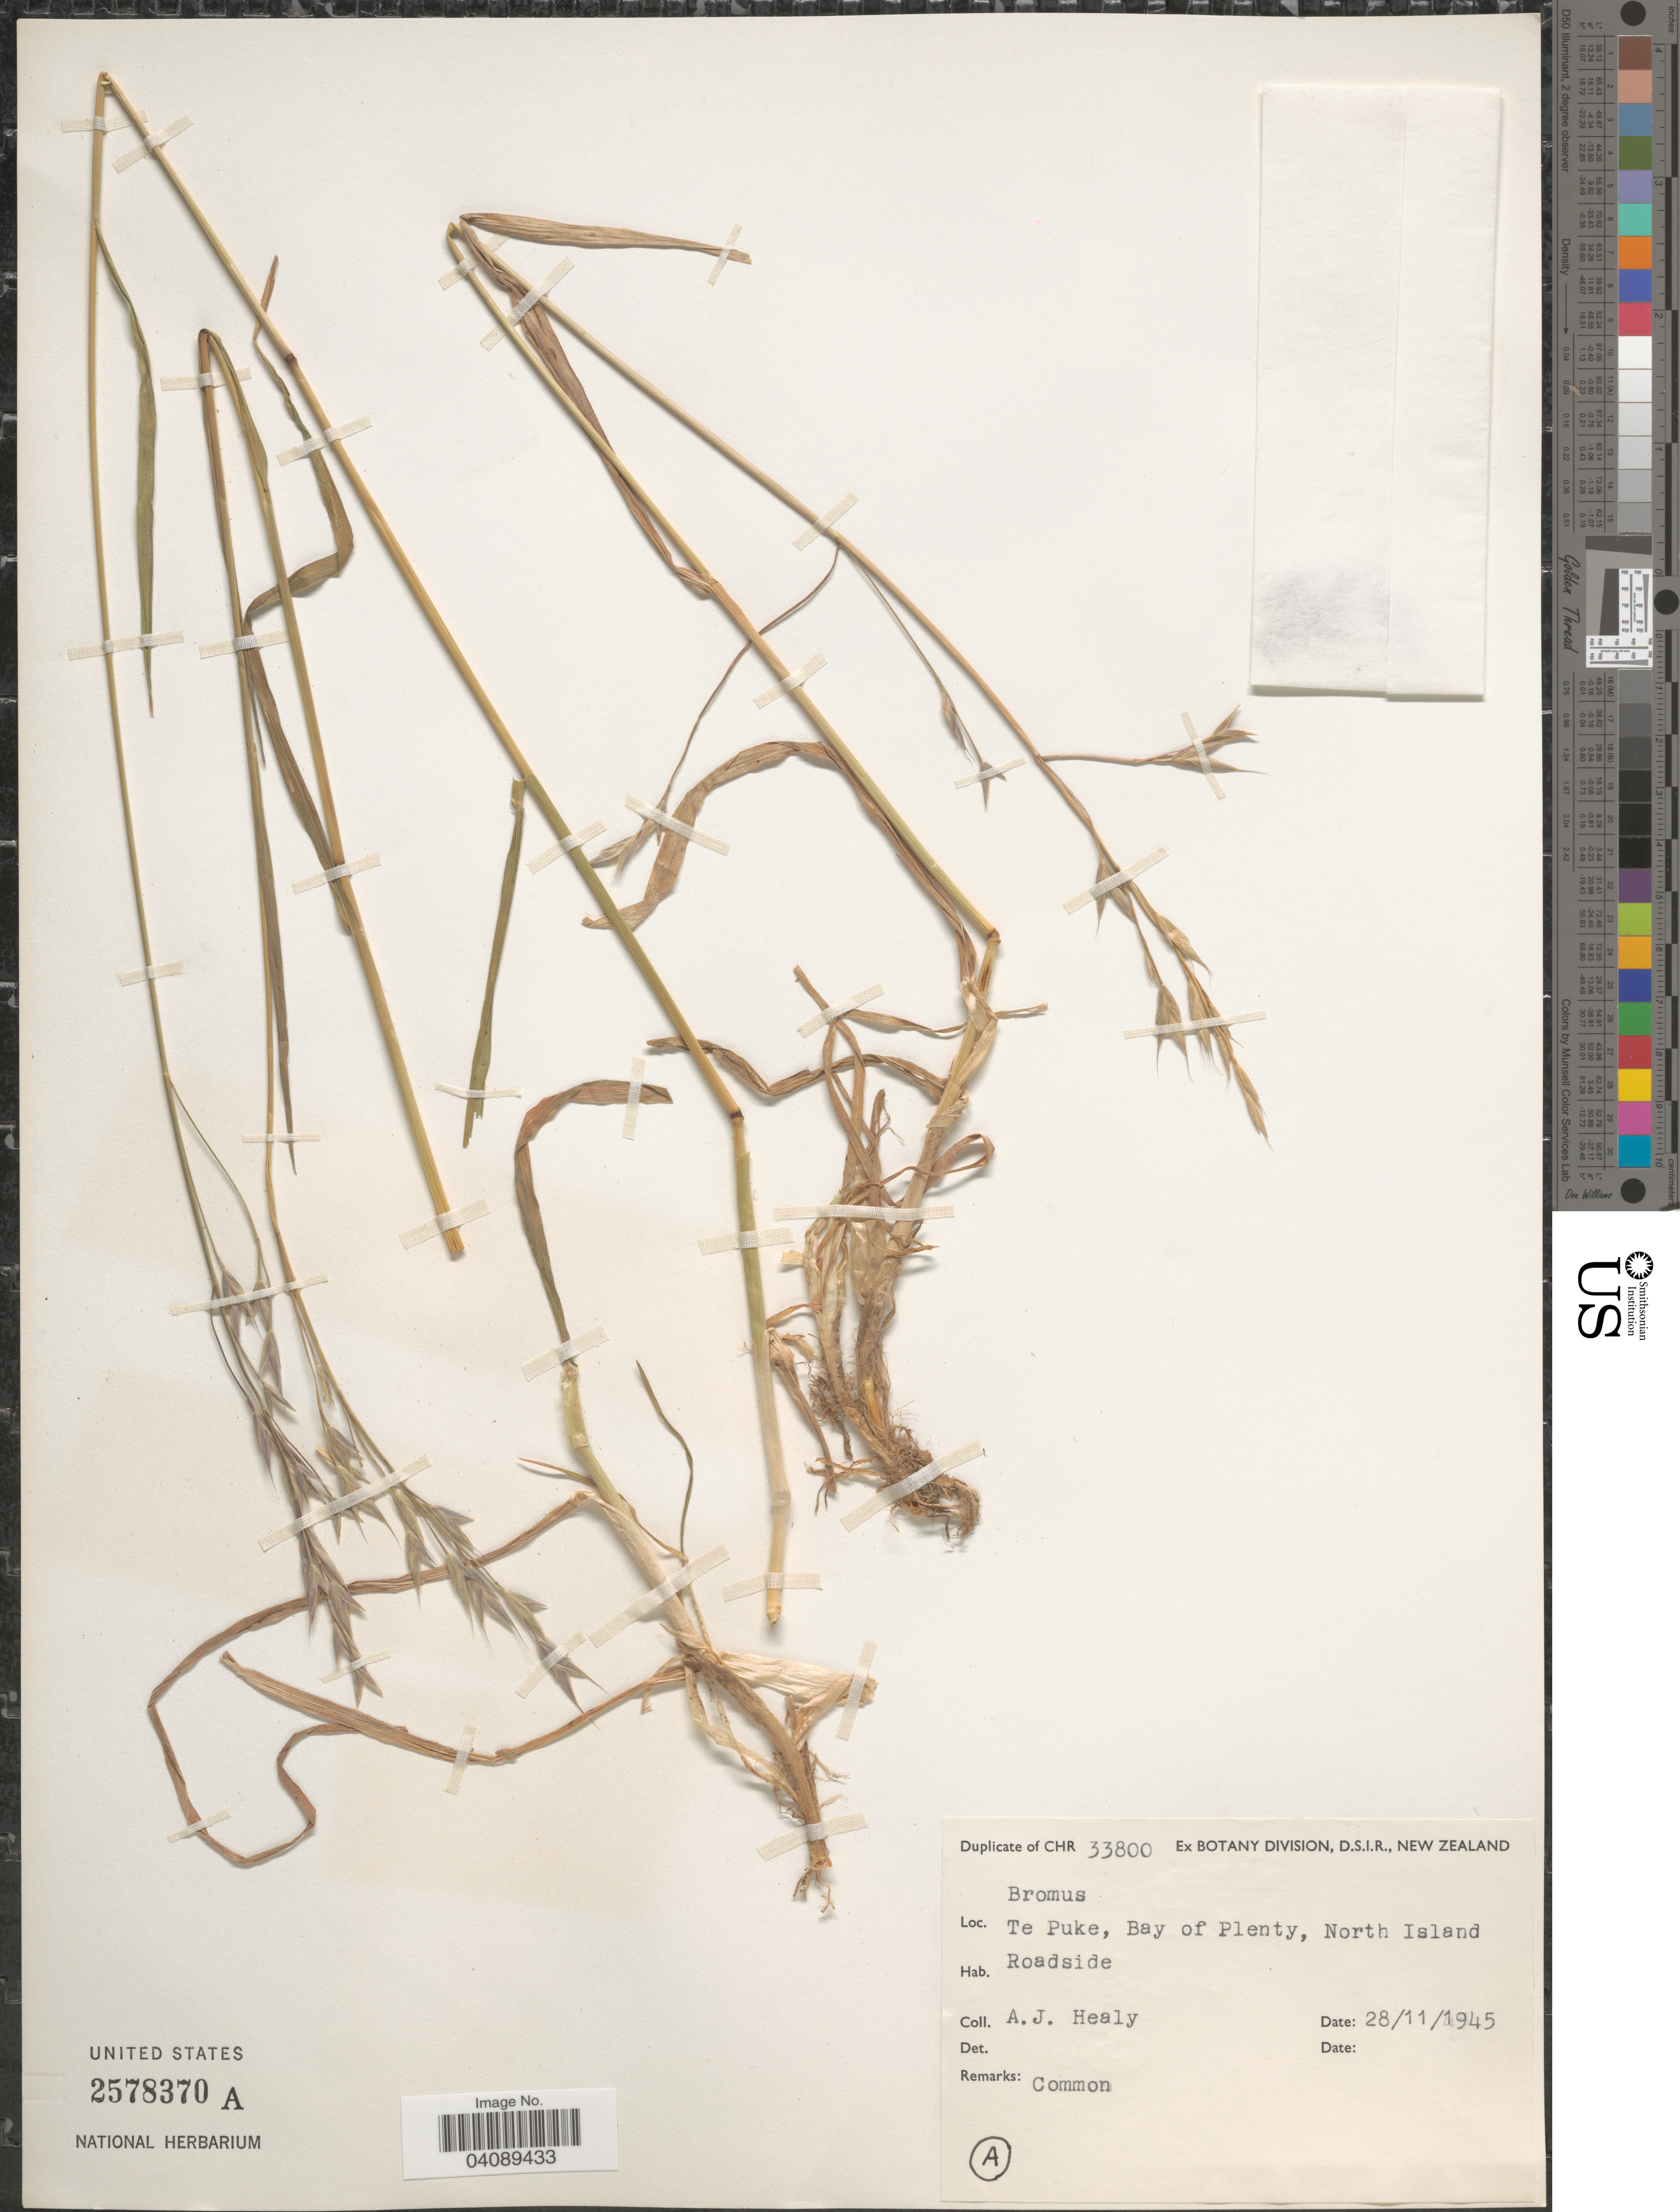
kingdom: Plantae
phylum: Tracheophyta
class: Liliopsida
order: Poales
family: Poaceae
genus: Bromus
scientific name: Bromus sp.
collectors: A. Healy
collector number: CHR33800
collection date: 1945-11-28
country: New Zealand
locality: Te Puke, Bay of Plenty, North Island. Roadside.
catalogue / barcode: US 2578370A